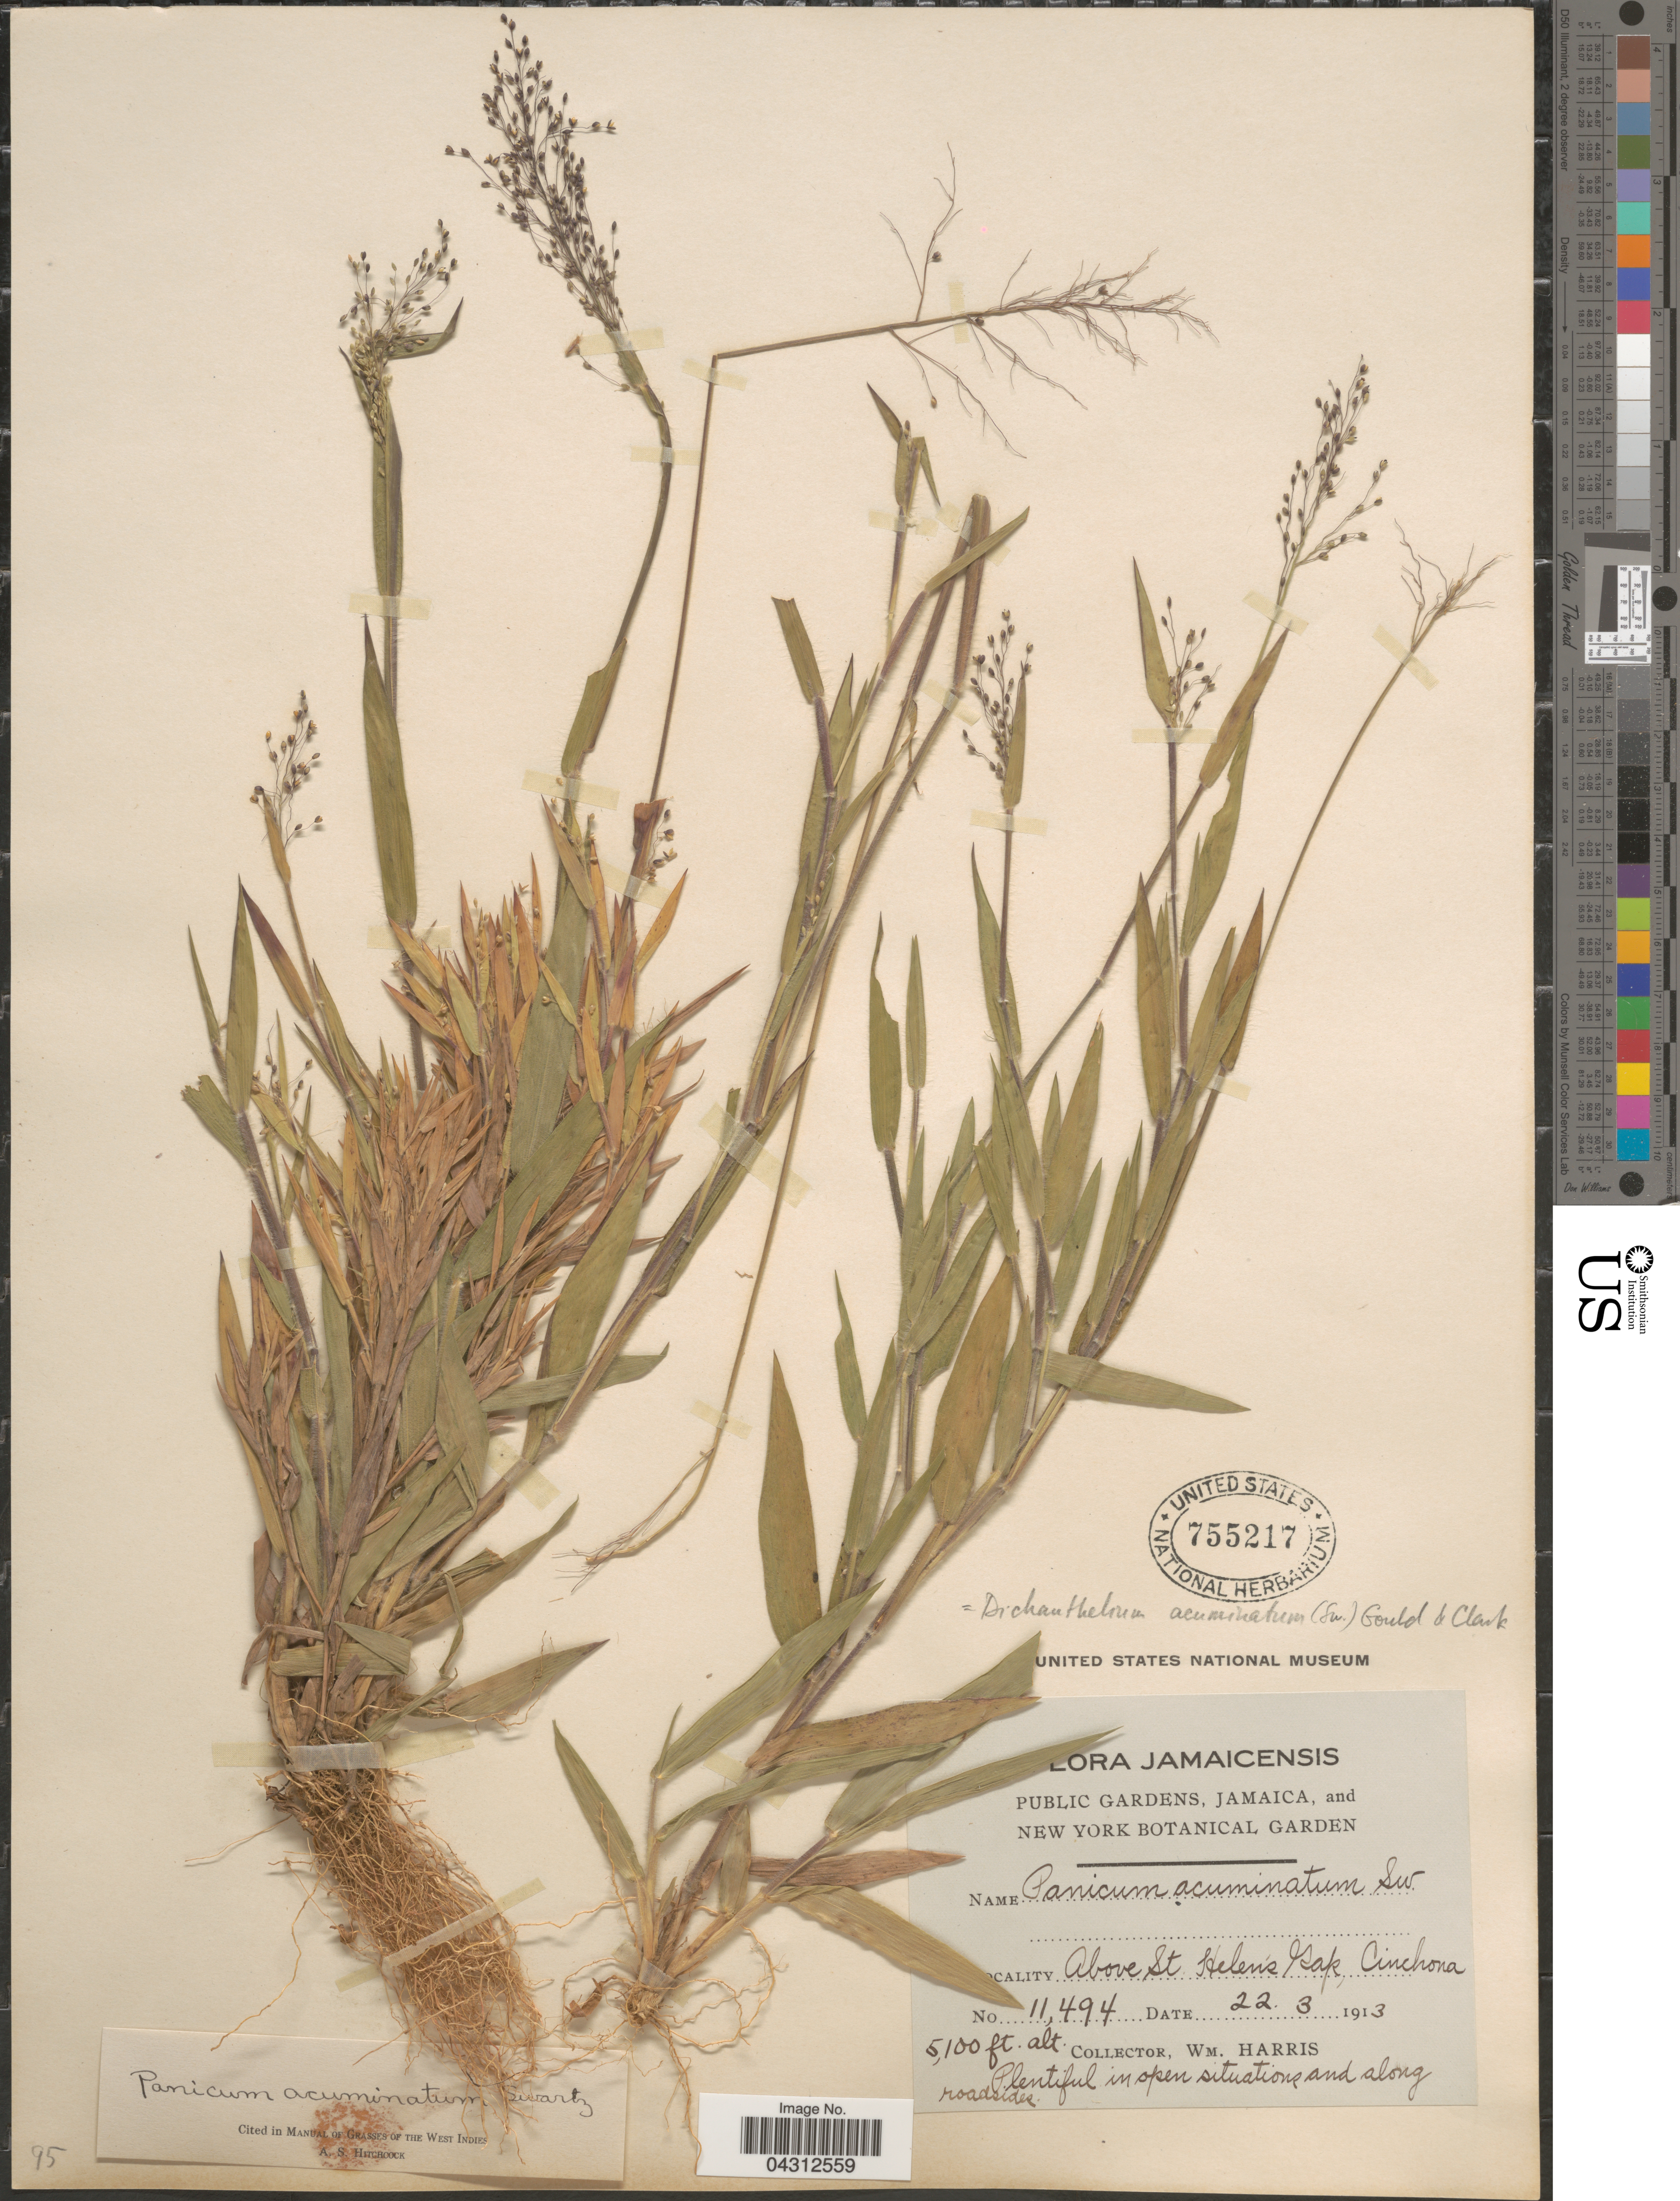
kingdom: Plantae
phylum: Tracheophyta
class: Liliopsida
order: Poales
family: Poaceae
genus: Panicum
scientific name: Panicum acuminatum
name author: Sw.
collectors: W. H. Harris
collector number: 11494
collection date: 1913-03-22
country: Jamaica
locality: Jamaicensis. Above St Helen's Gap, Cinchona.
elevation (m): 1554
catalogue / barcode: US 755217